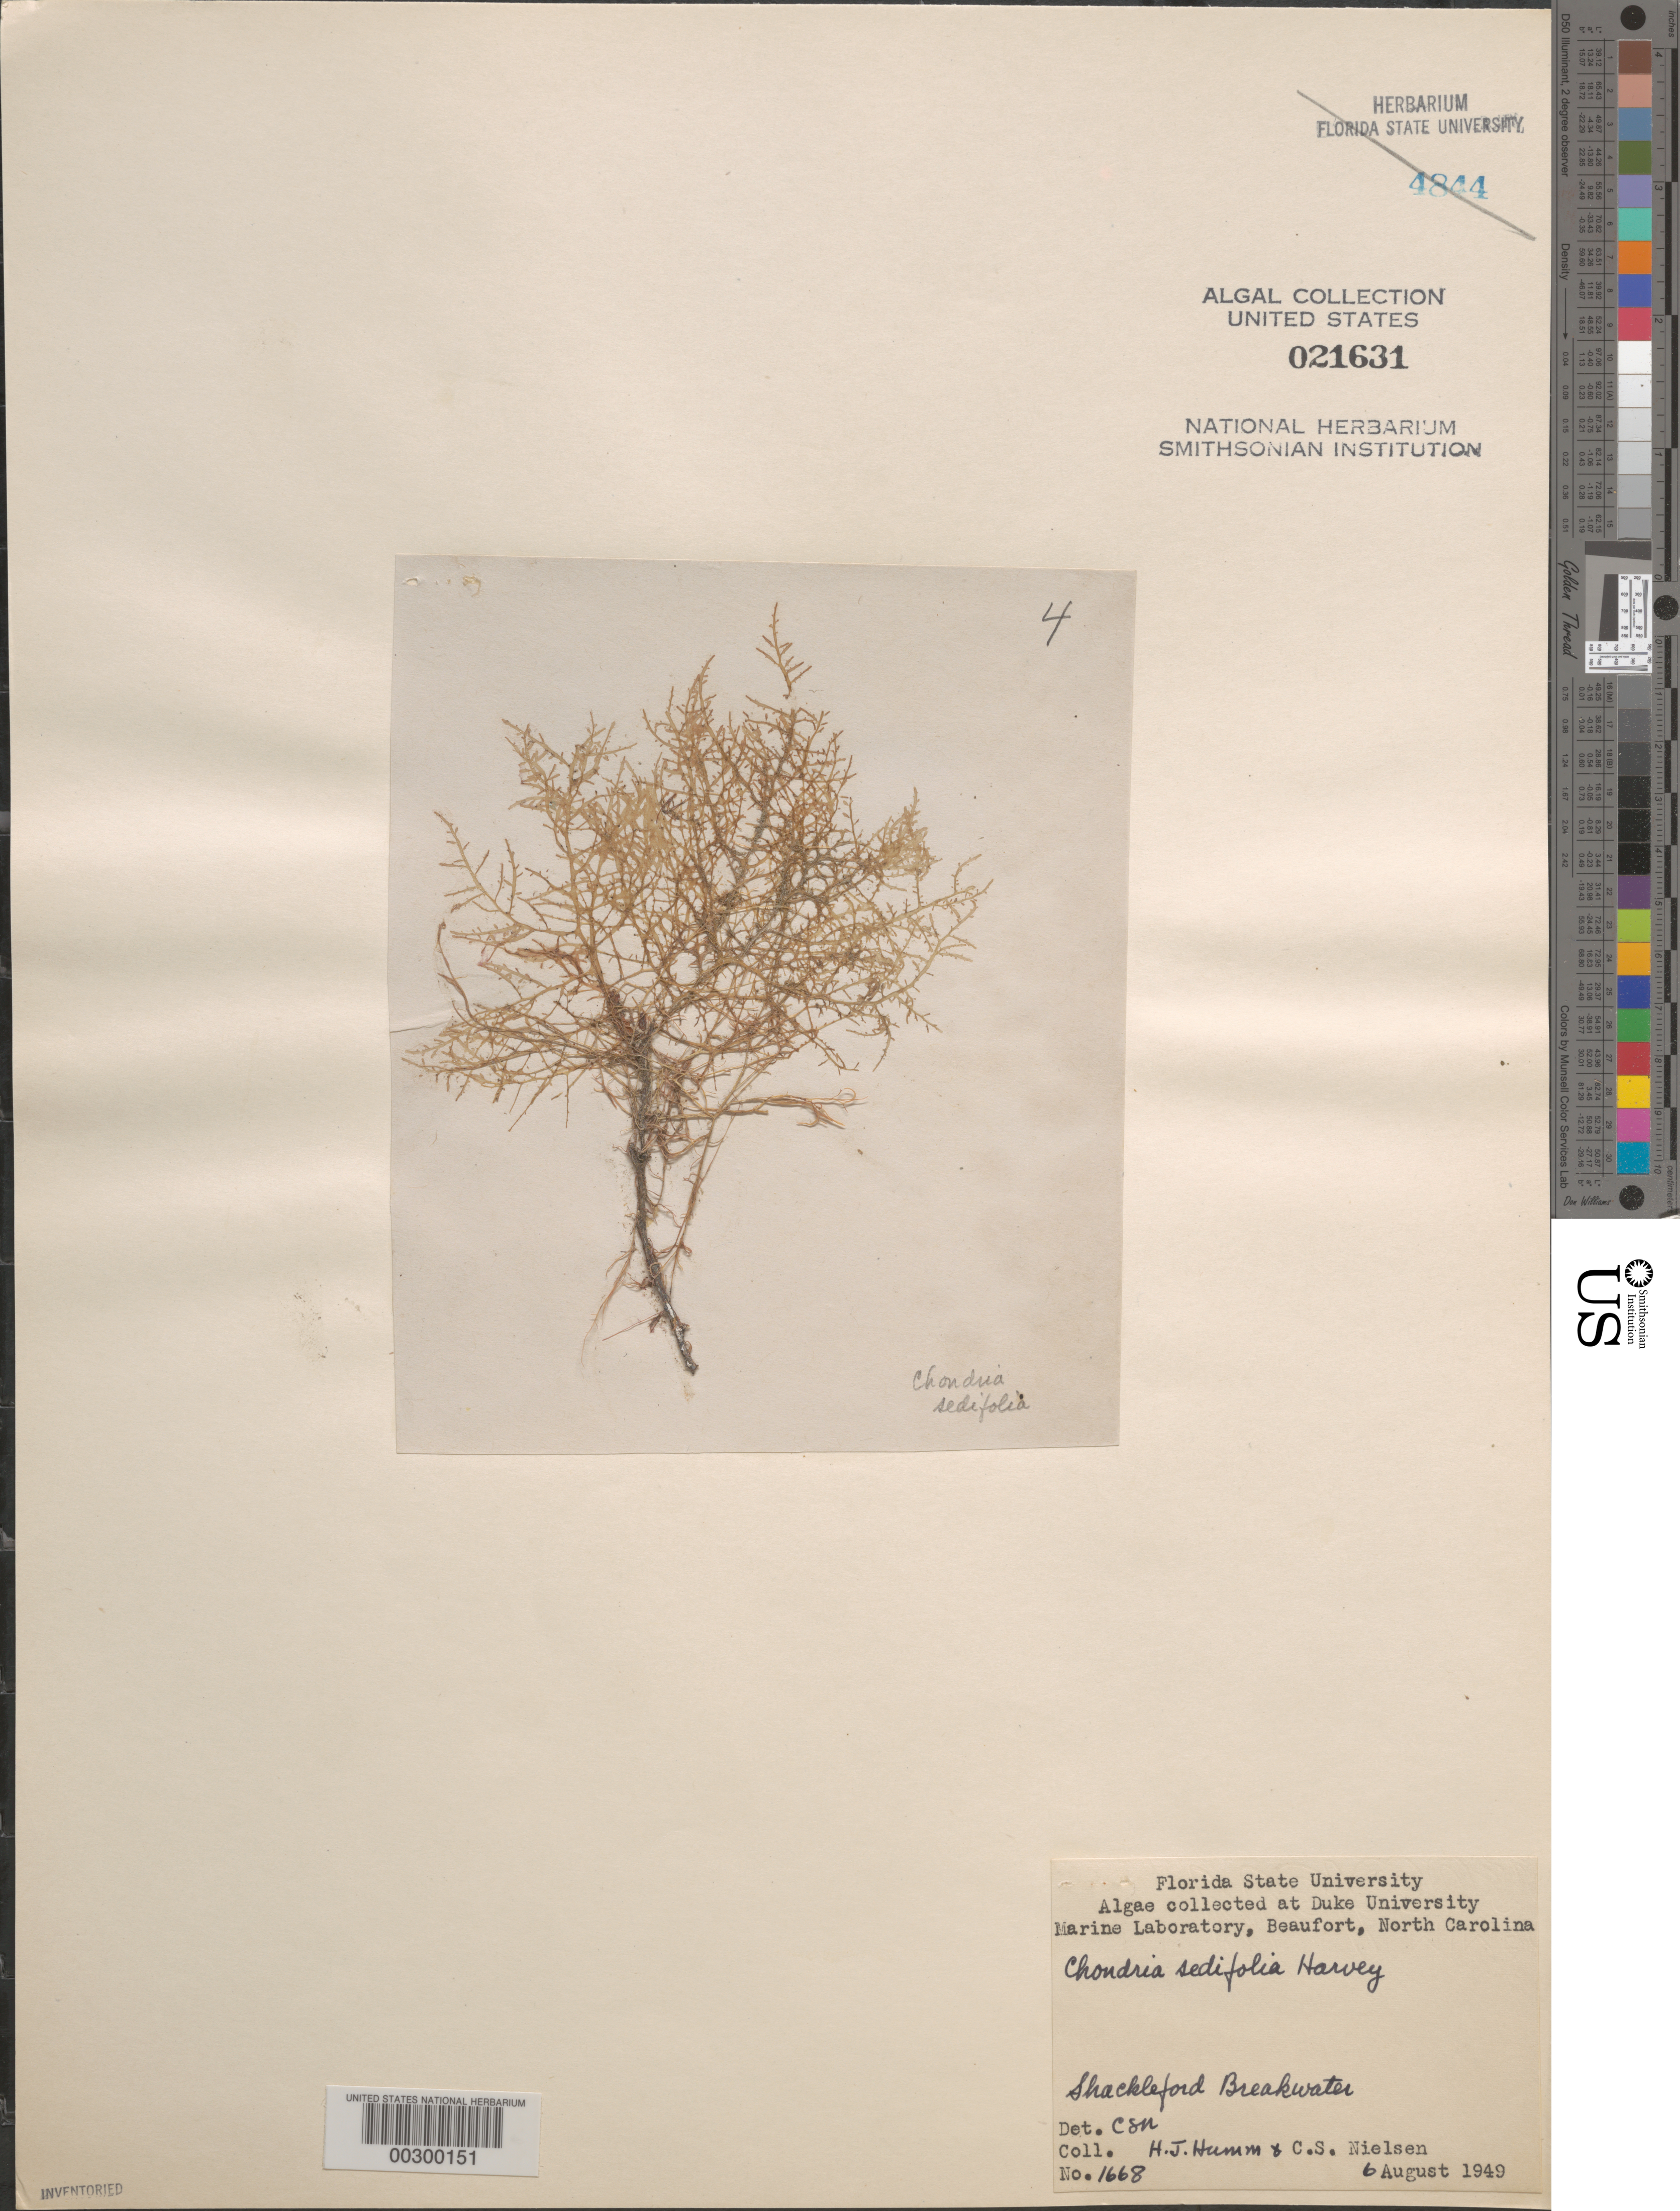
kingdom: Plantae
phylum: Rhodophyta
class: Florideophyceae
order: Ceramiales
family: Rhodomelaceae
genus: Chondria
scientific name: Chondria sedifolia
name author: Harv.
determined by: Nielsen, C. S.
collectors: H. J. Humm & C. S. Nielsen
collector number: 1668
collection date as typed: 06 Aug 1949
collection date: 1949-08-06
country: United States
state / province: North Carolina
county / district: Carteret County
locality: Shackleford breakwater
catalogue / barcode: US 21631